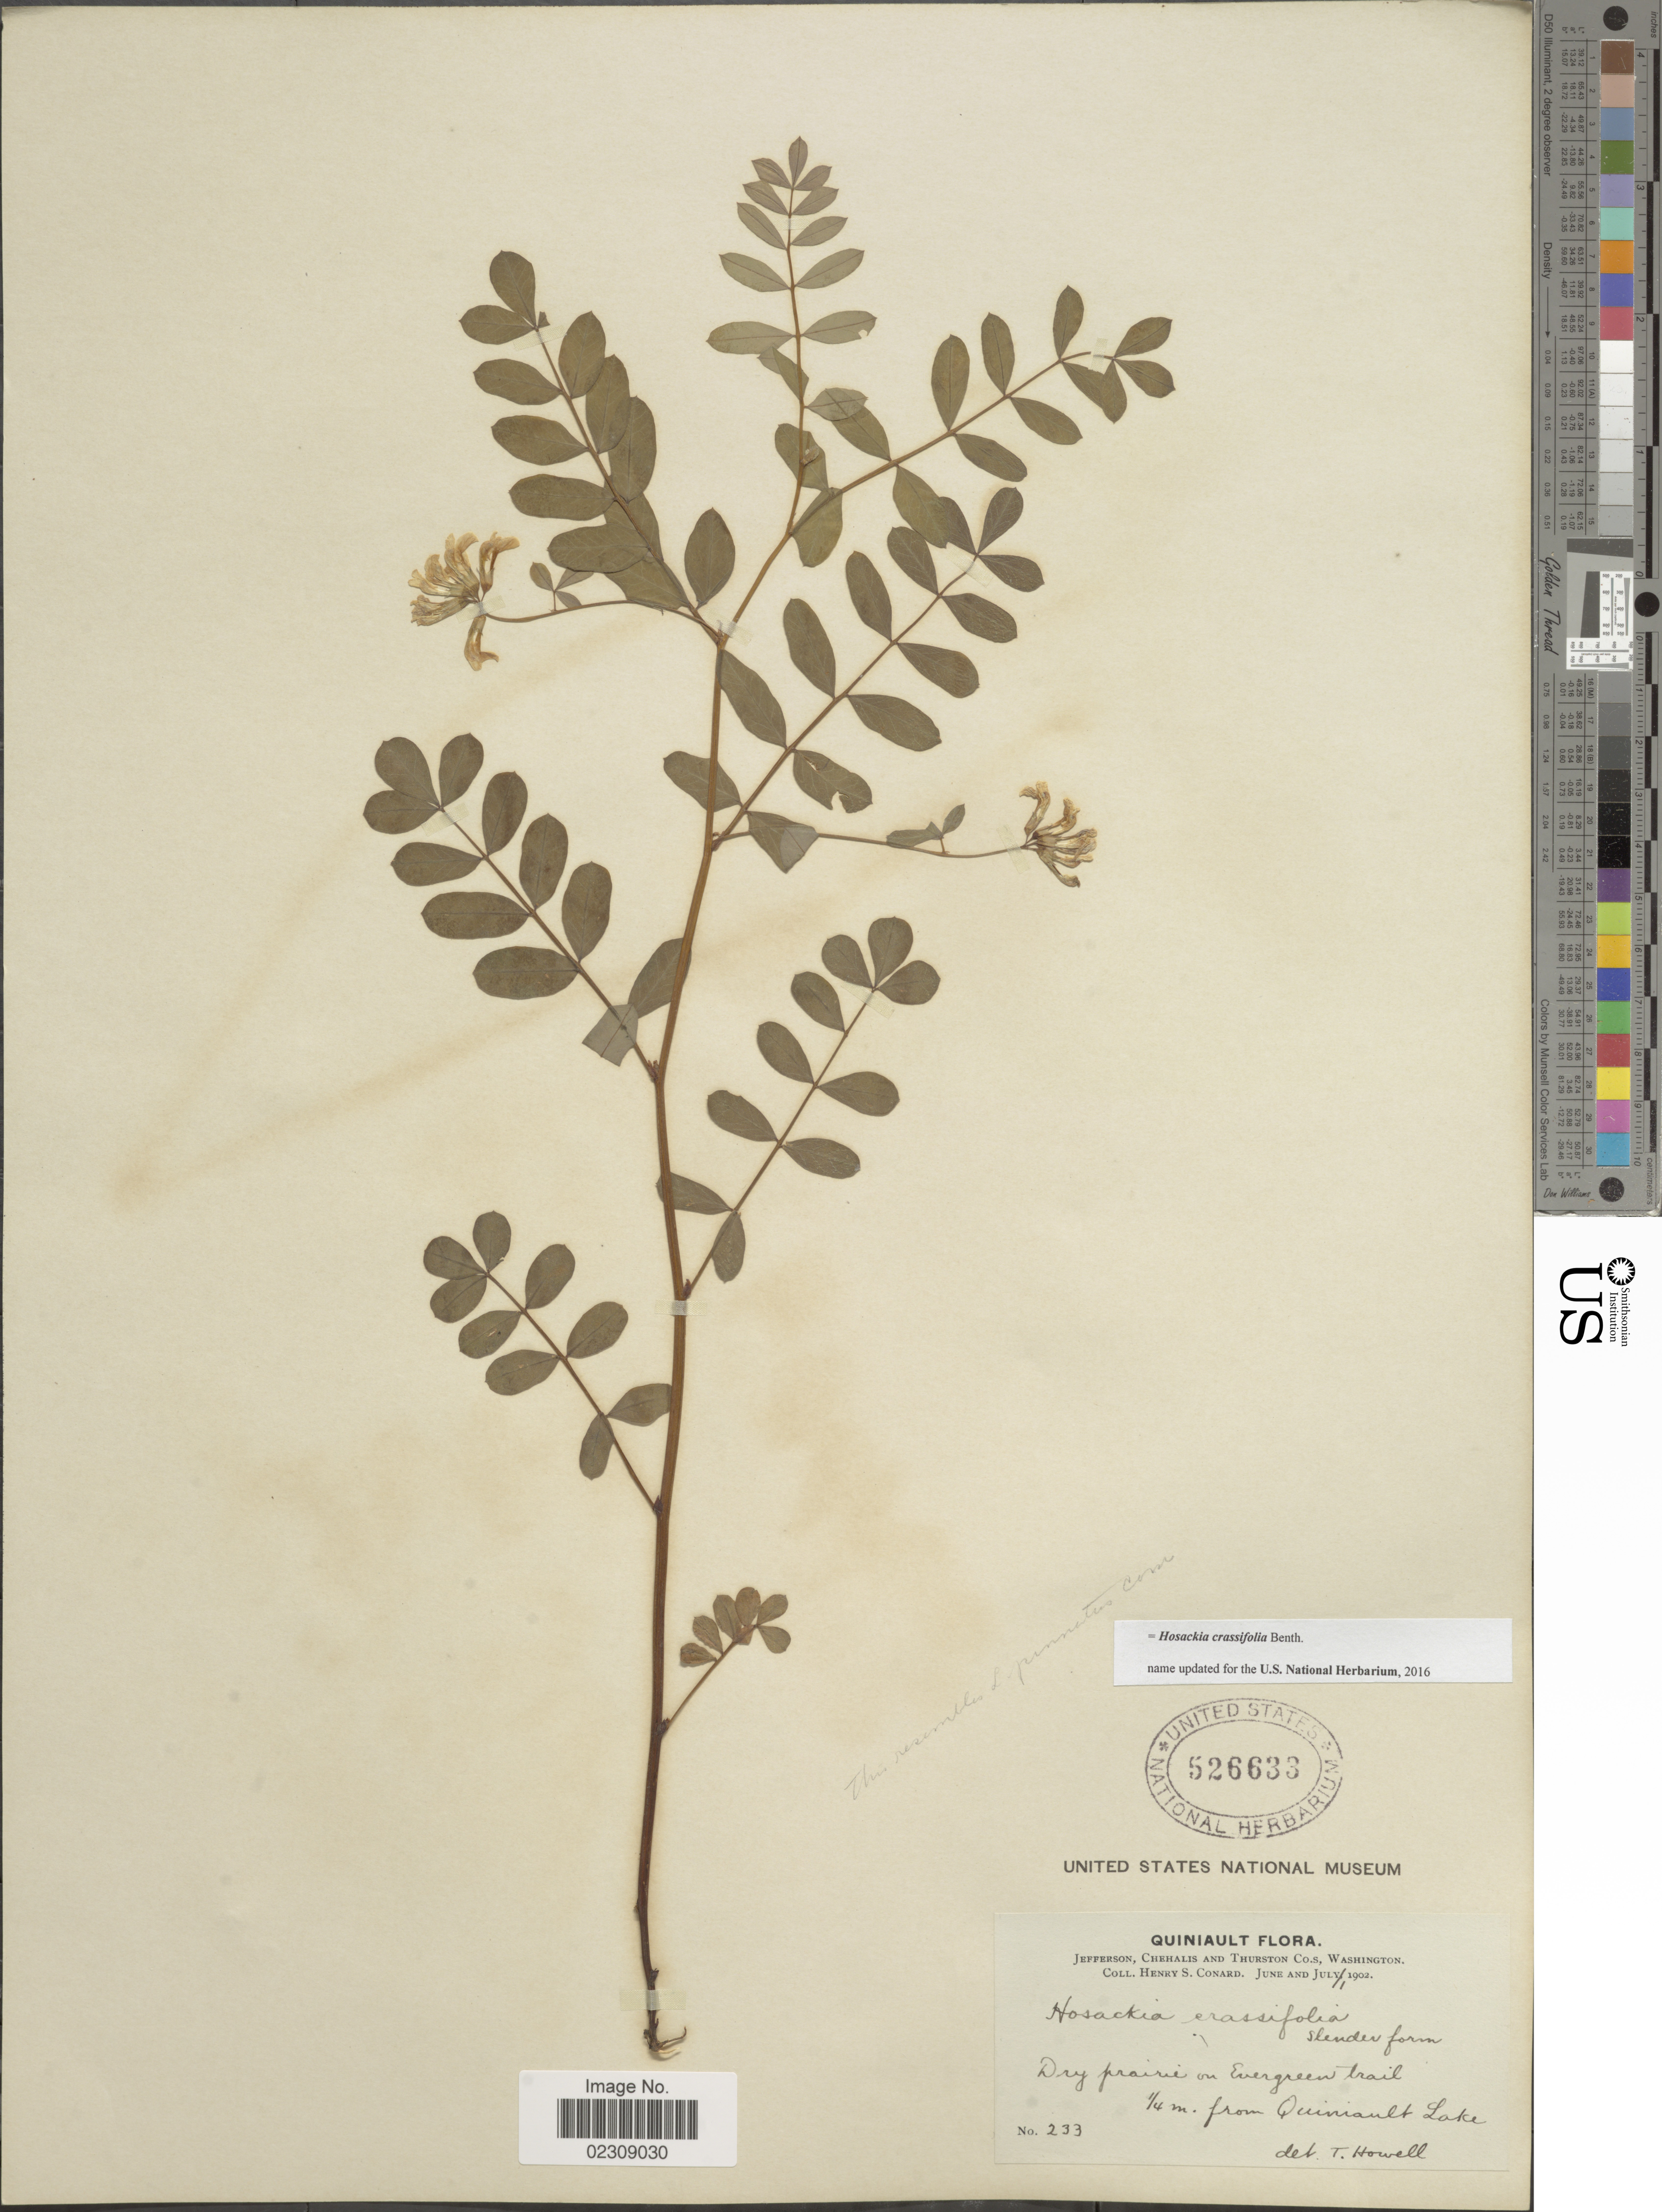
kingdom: Plantae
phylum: Tracheophyta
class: Magnoliopsida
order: Fabales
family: Fabaceae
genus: Hosackia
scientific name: Hosackia crassifolia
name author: Benth.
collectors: H. S. Conard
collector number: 233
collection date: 1902-06/1902-07-01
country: United States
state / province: Washington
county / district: Thurston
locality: Quiniault. Jefferson, Chehalis and Thurston Co.s. Dry prairie on Evergreen trail, ¼ m. from Quiniault Lake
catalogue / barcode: US 526633